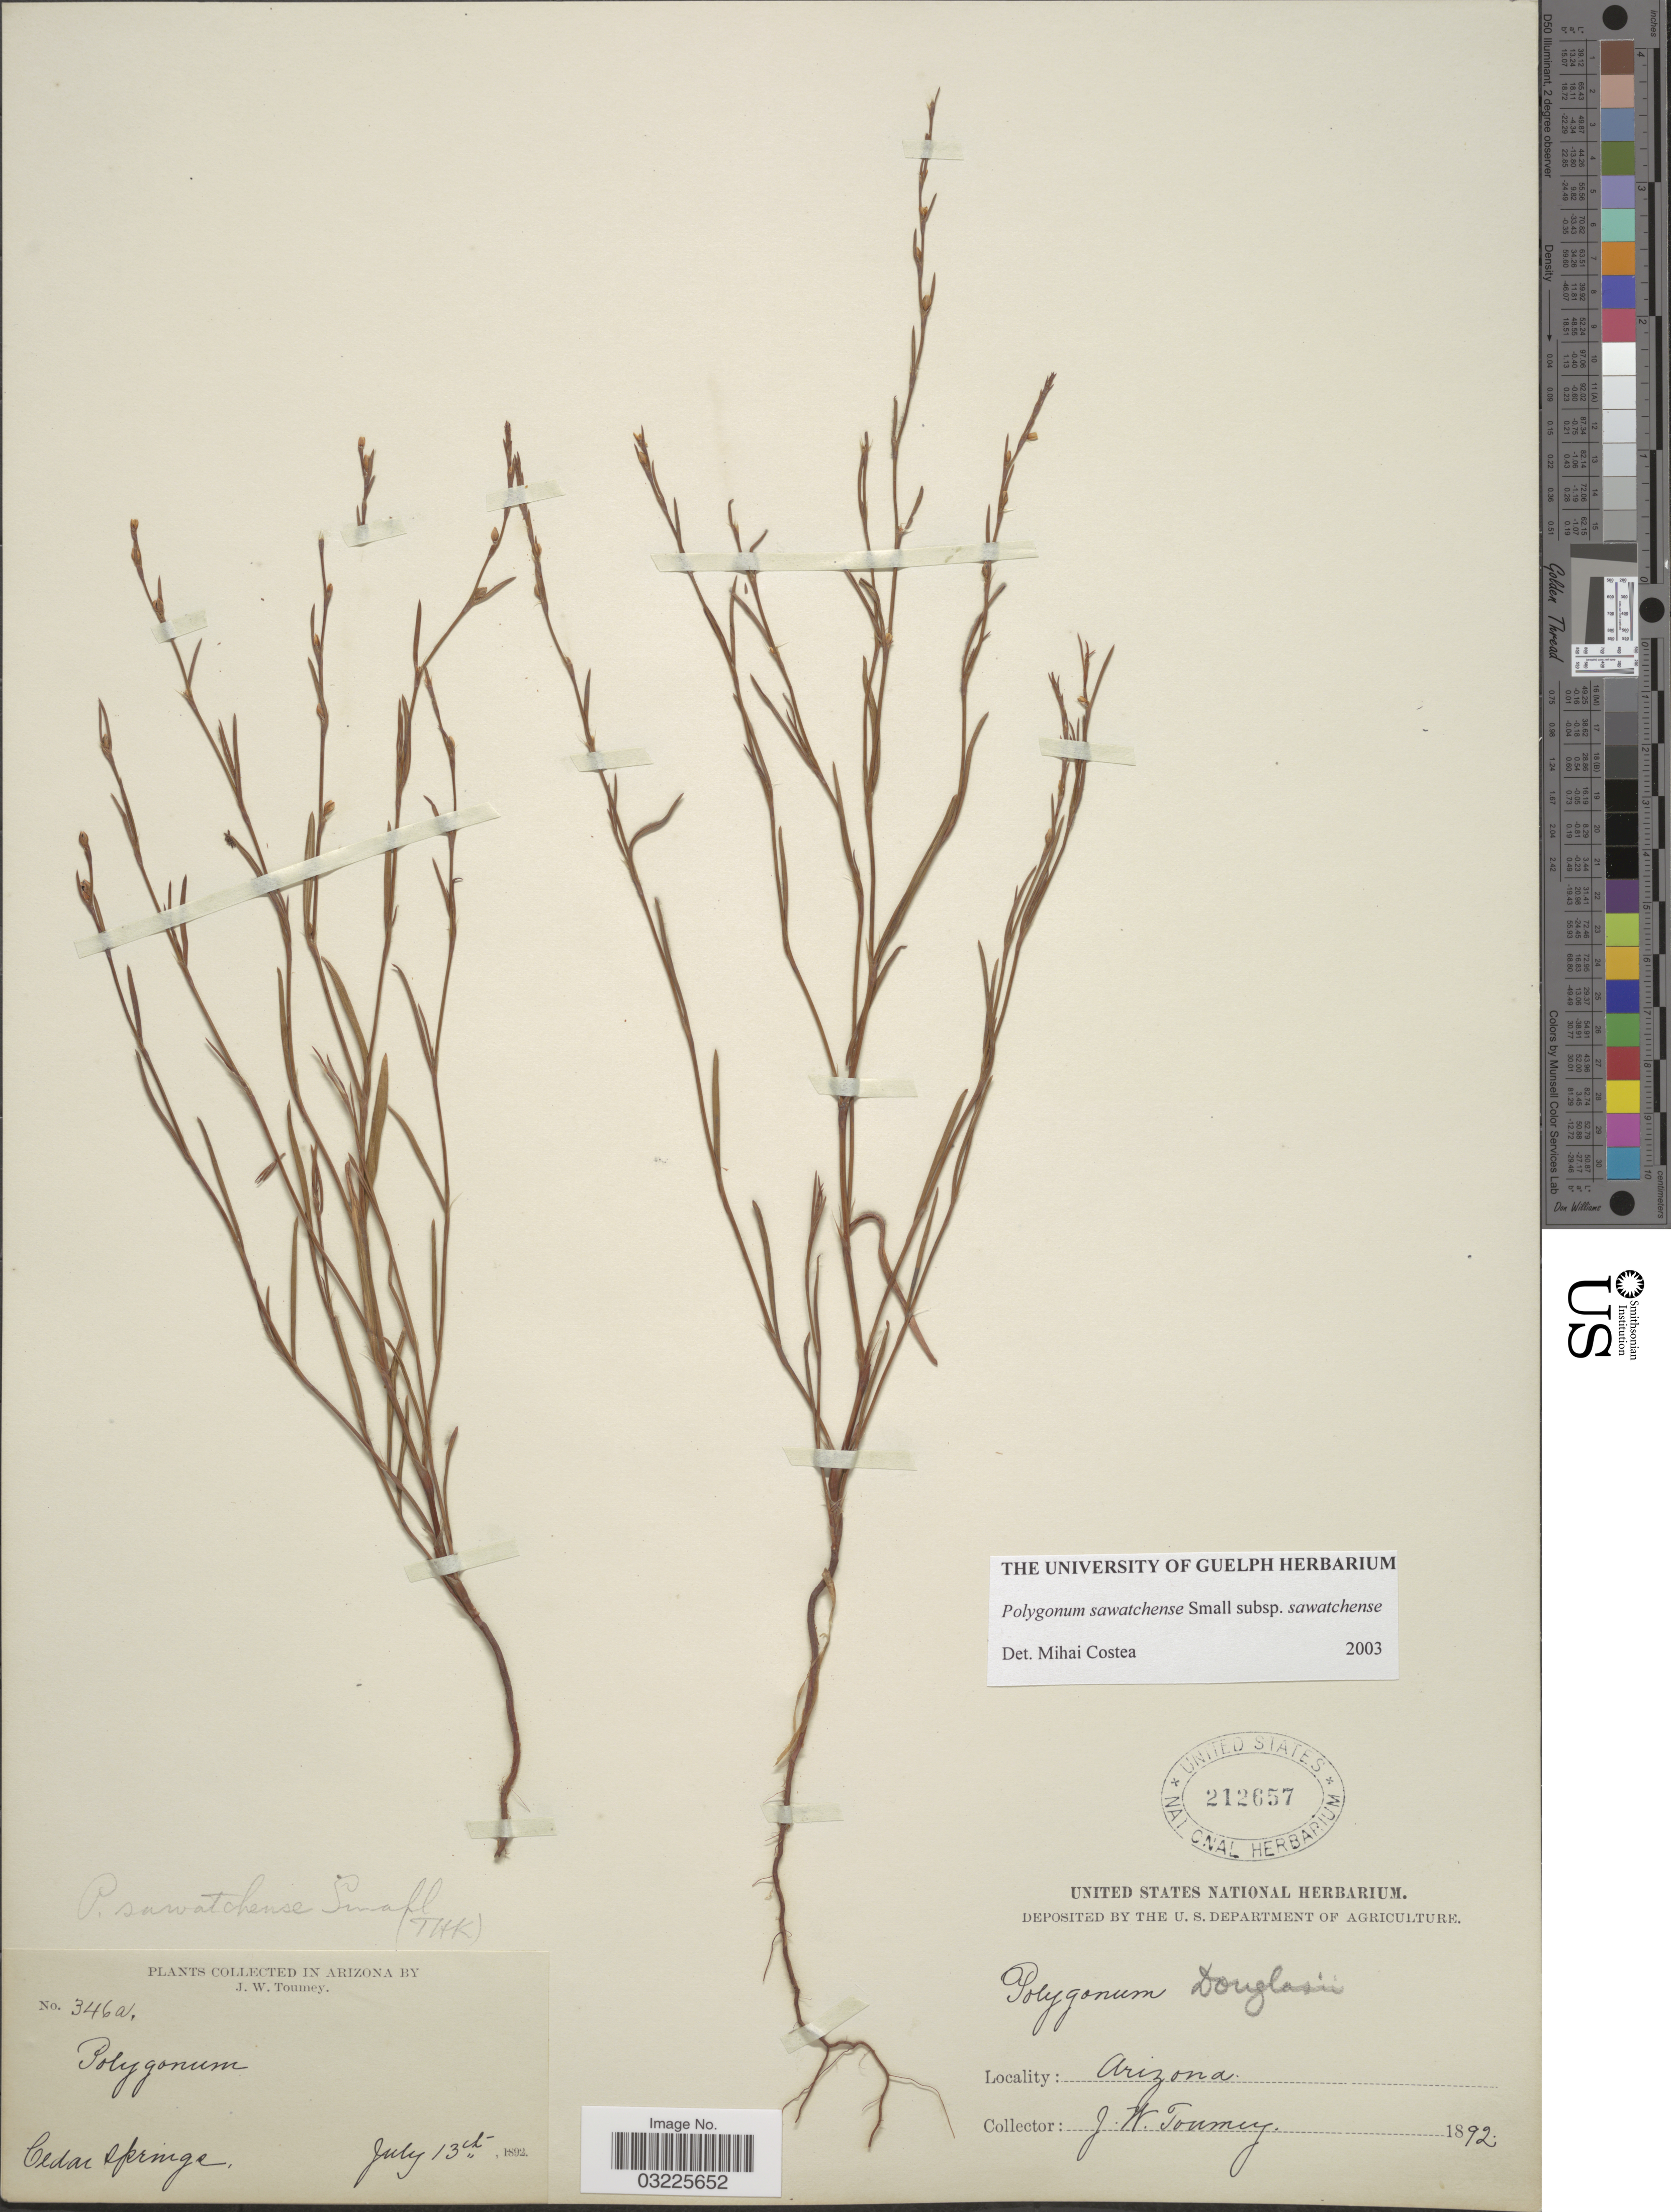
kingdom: Plantae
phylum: Tracheophyta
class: Magnoliopsida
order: Caryophyllales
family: Polygonaceae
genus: Polygonum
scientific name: Polygonum sawatchense subsp. sawatchense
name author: Small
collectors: J. W. Toumey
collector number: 346a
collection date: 1892-07-13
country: United States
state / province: Arizona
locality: Cedar Springs.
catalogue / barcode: US 212657